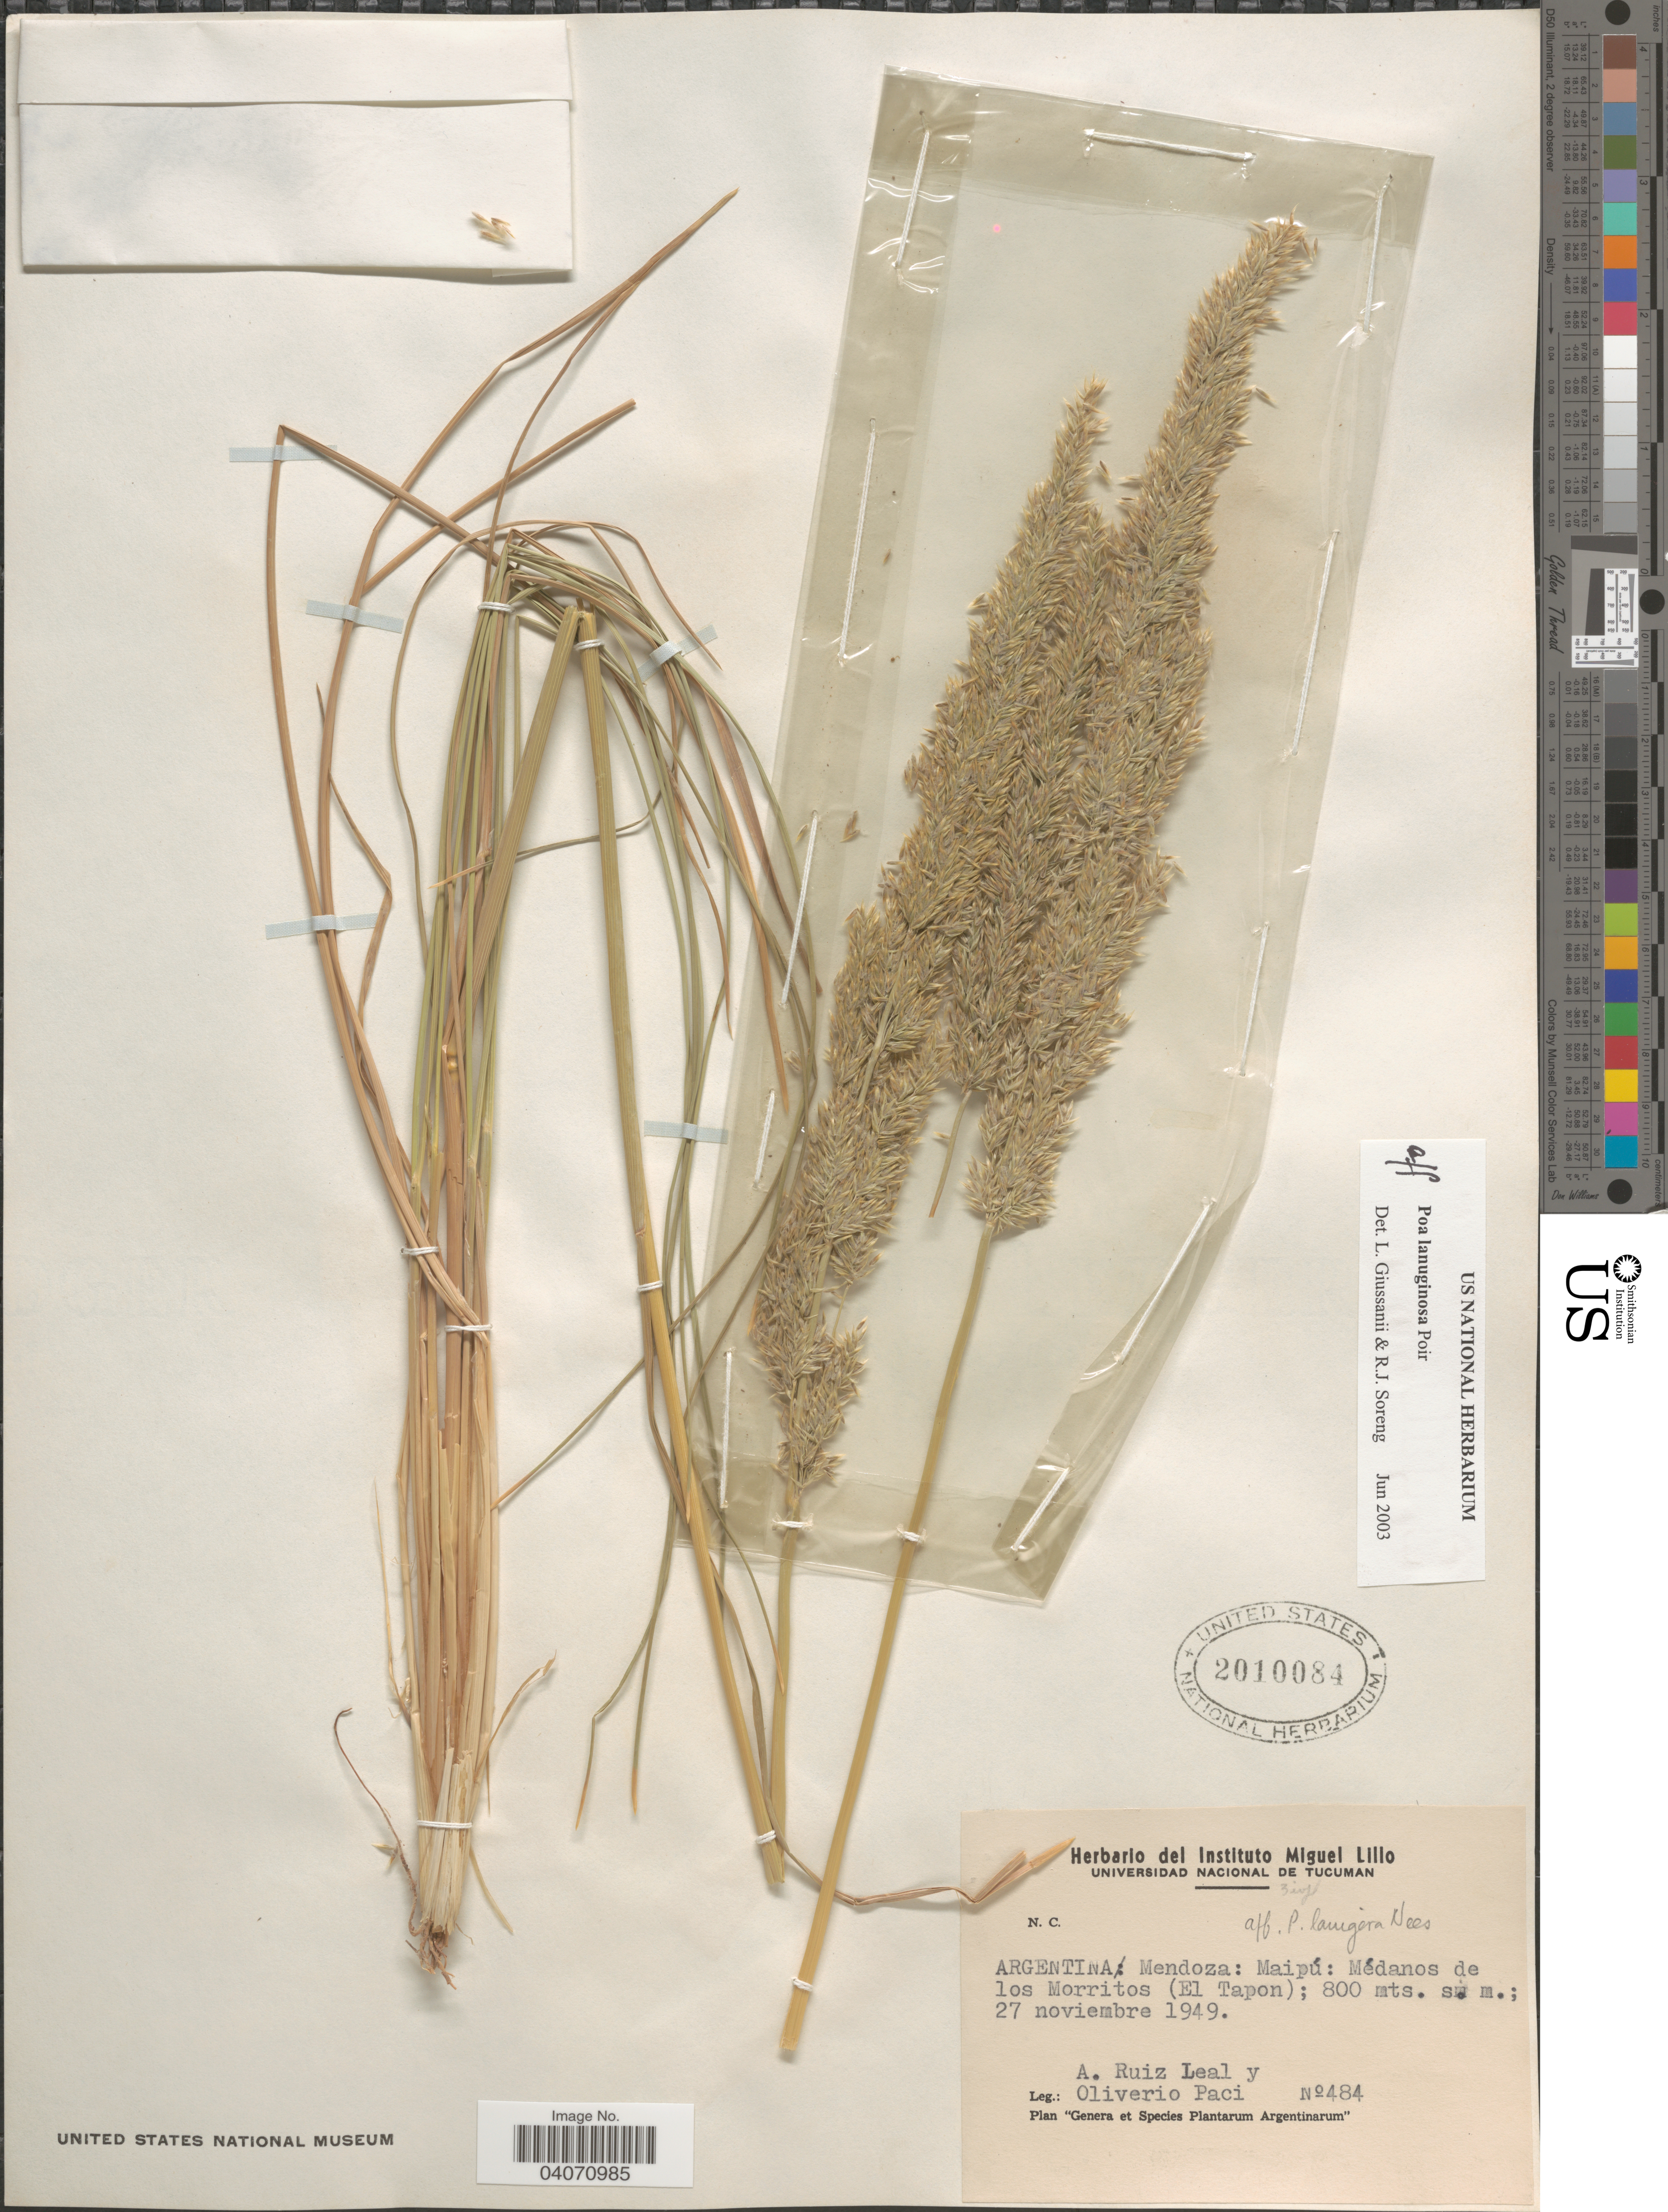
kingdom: Plantae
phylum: Tracheophyta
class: Liliopsida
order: Poales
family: Poaceae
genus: Poa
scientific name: Poa lanuginosa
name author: Poir.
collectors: O. Paci & A. R. Leal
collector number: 484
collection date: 1949-11-27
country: Argentina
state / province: Mendoza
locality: Maipú: Médanos de los Morritos (El Tapon).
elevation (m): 800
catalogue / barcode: US 2010084